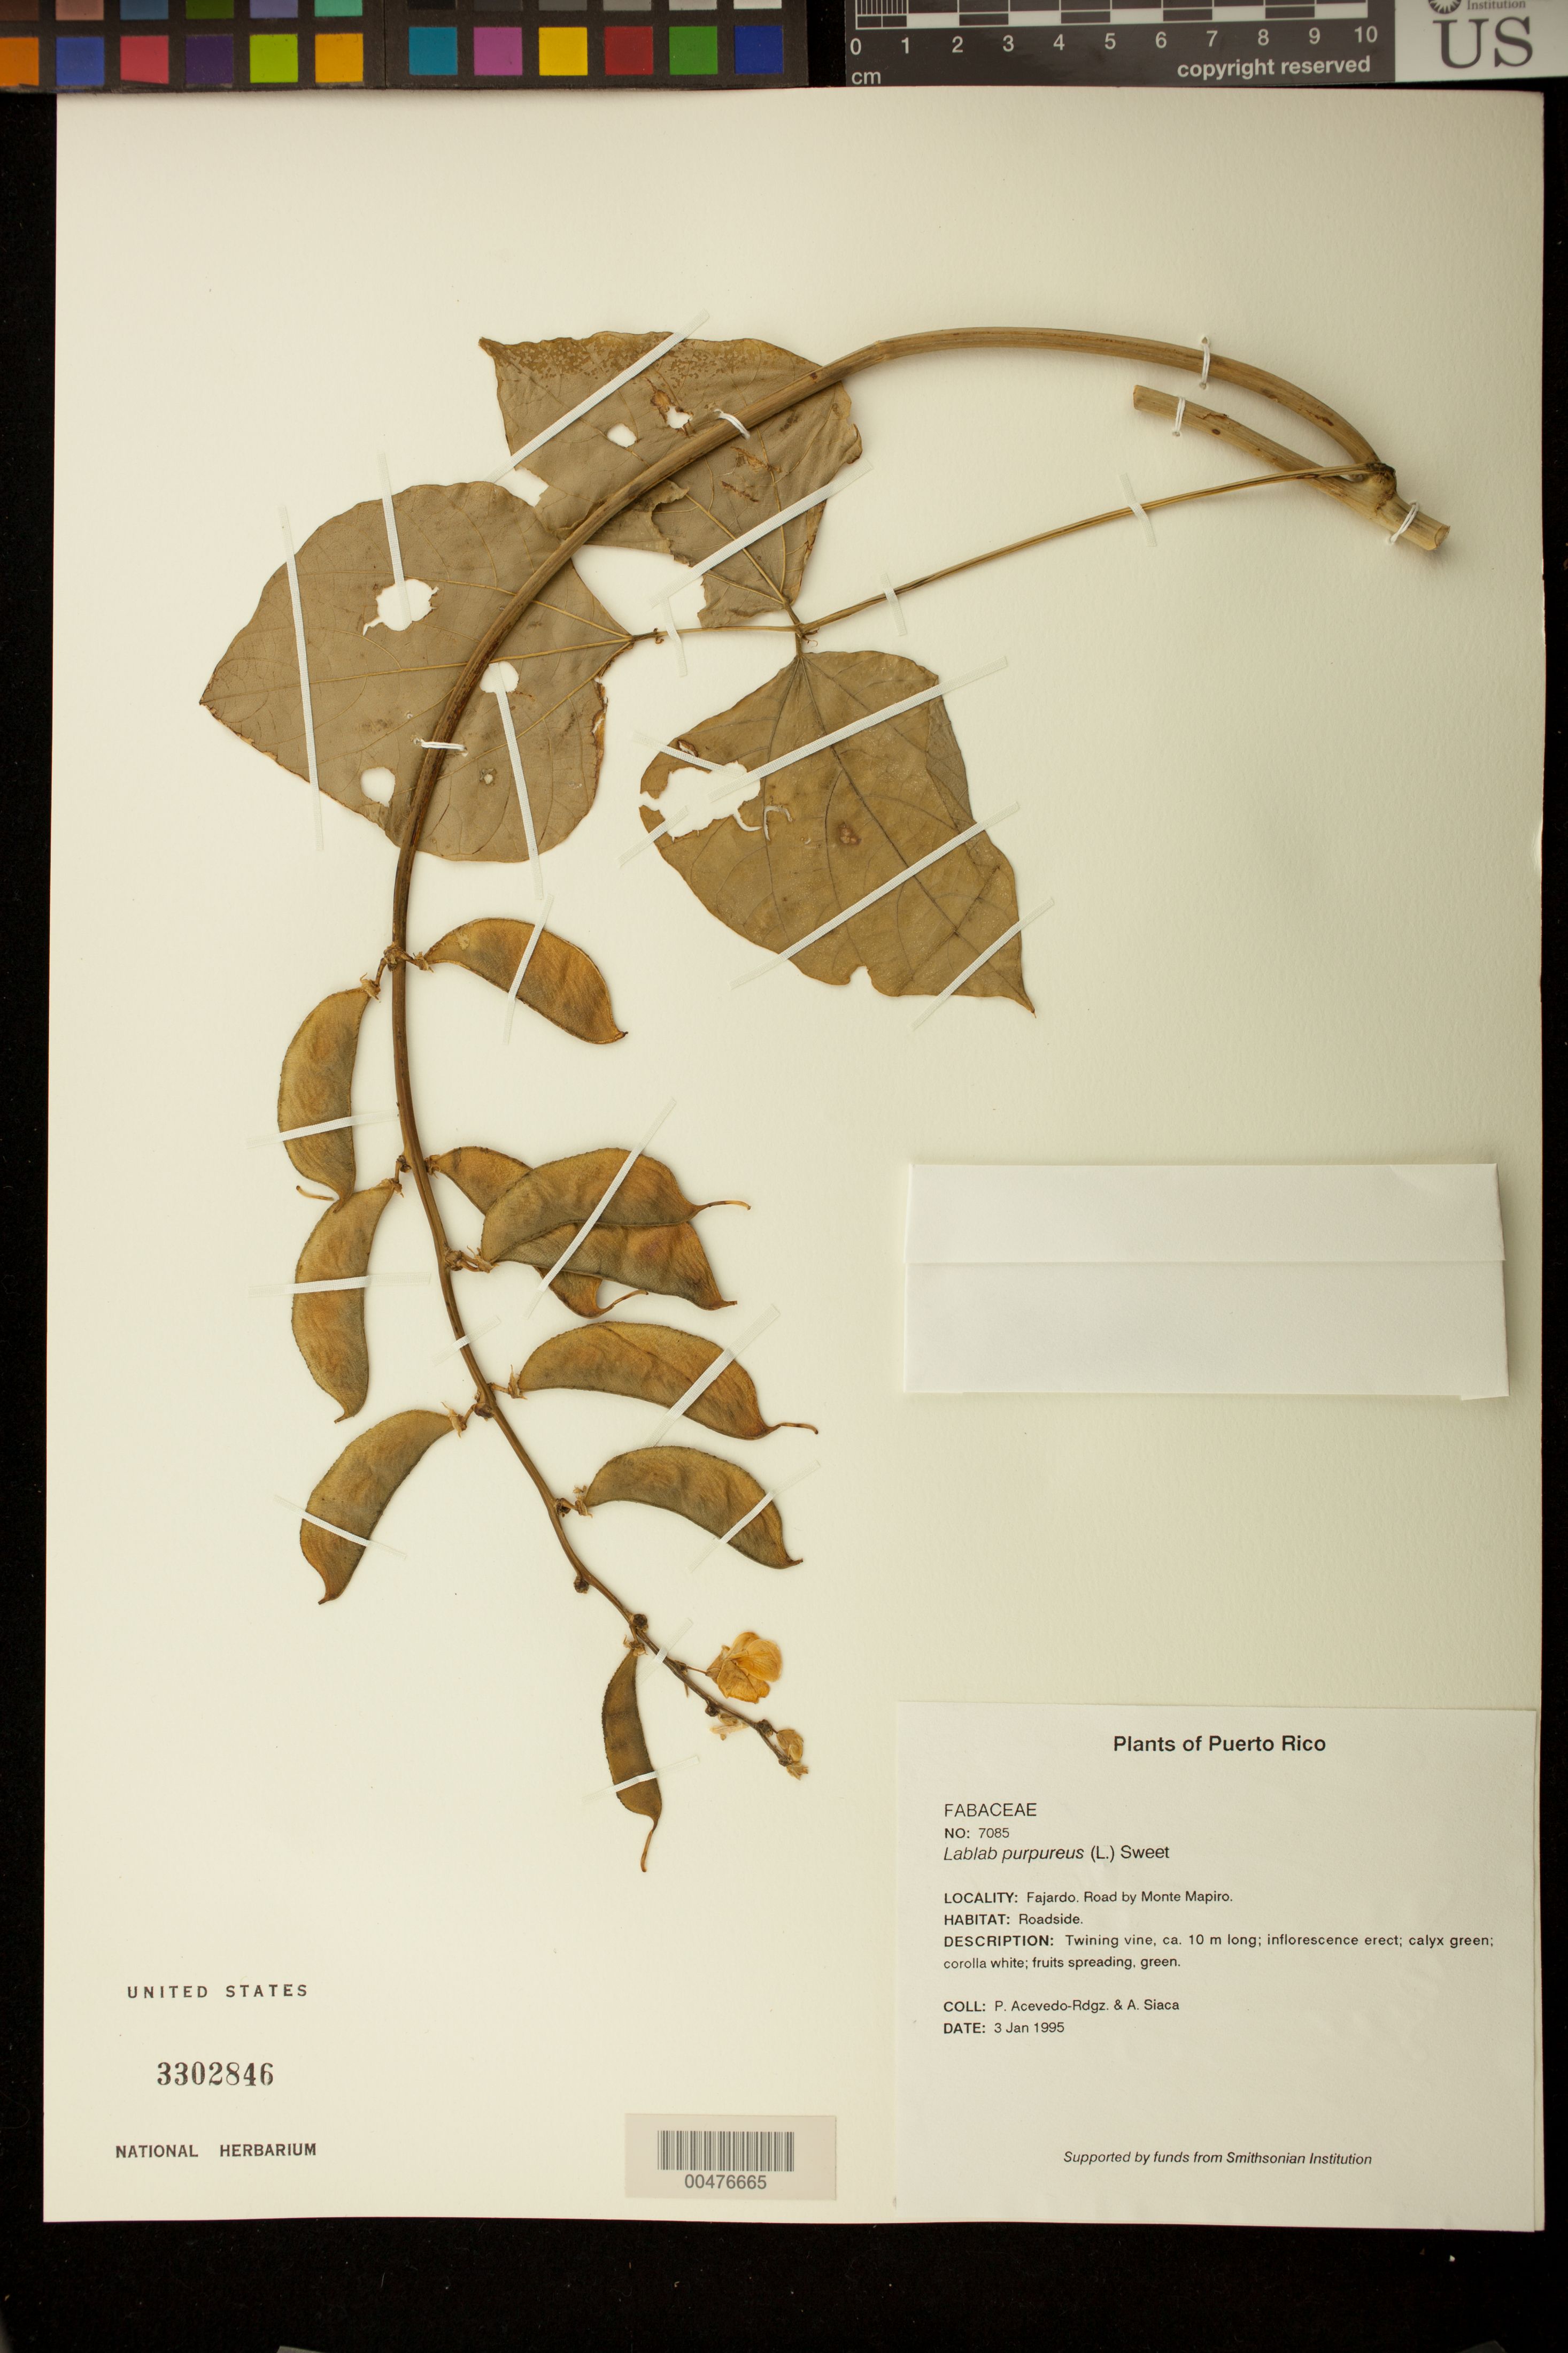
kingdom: Plantae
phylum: Tracheophyta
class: Magnoliopsida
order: Fabales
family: Fabaceae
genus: Lablab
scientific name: Lablab purpureus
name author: (L.) Sweet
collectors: P. Acevedo-Rodr. & A. Siaca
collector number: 7085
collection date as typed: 03 Jan 1995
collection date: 1995-01-03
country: Puerto Rico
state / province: Fajardo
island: Puerto Rico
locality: Fajardo; Road by Monte Mapiro.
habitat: Roadside.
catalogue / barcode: US 3302846